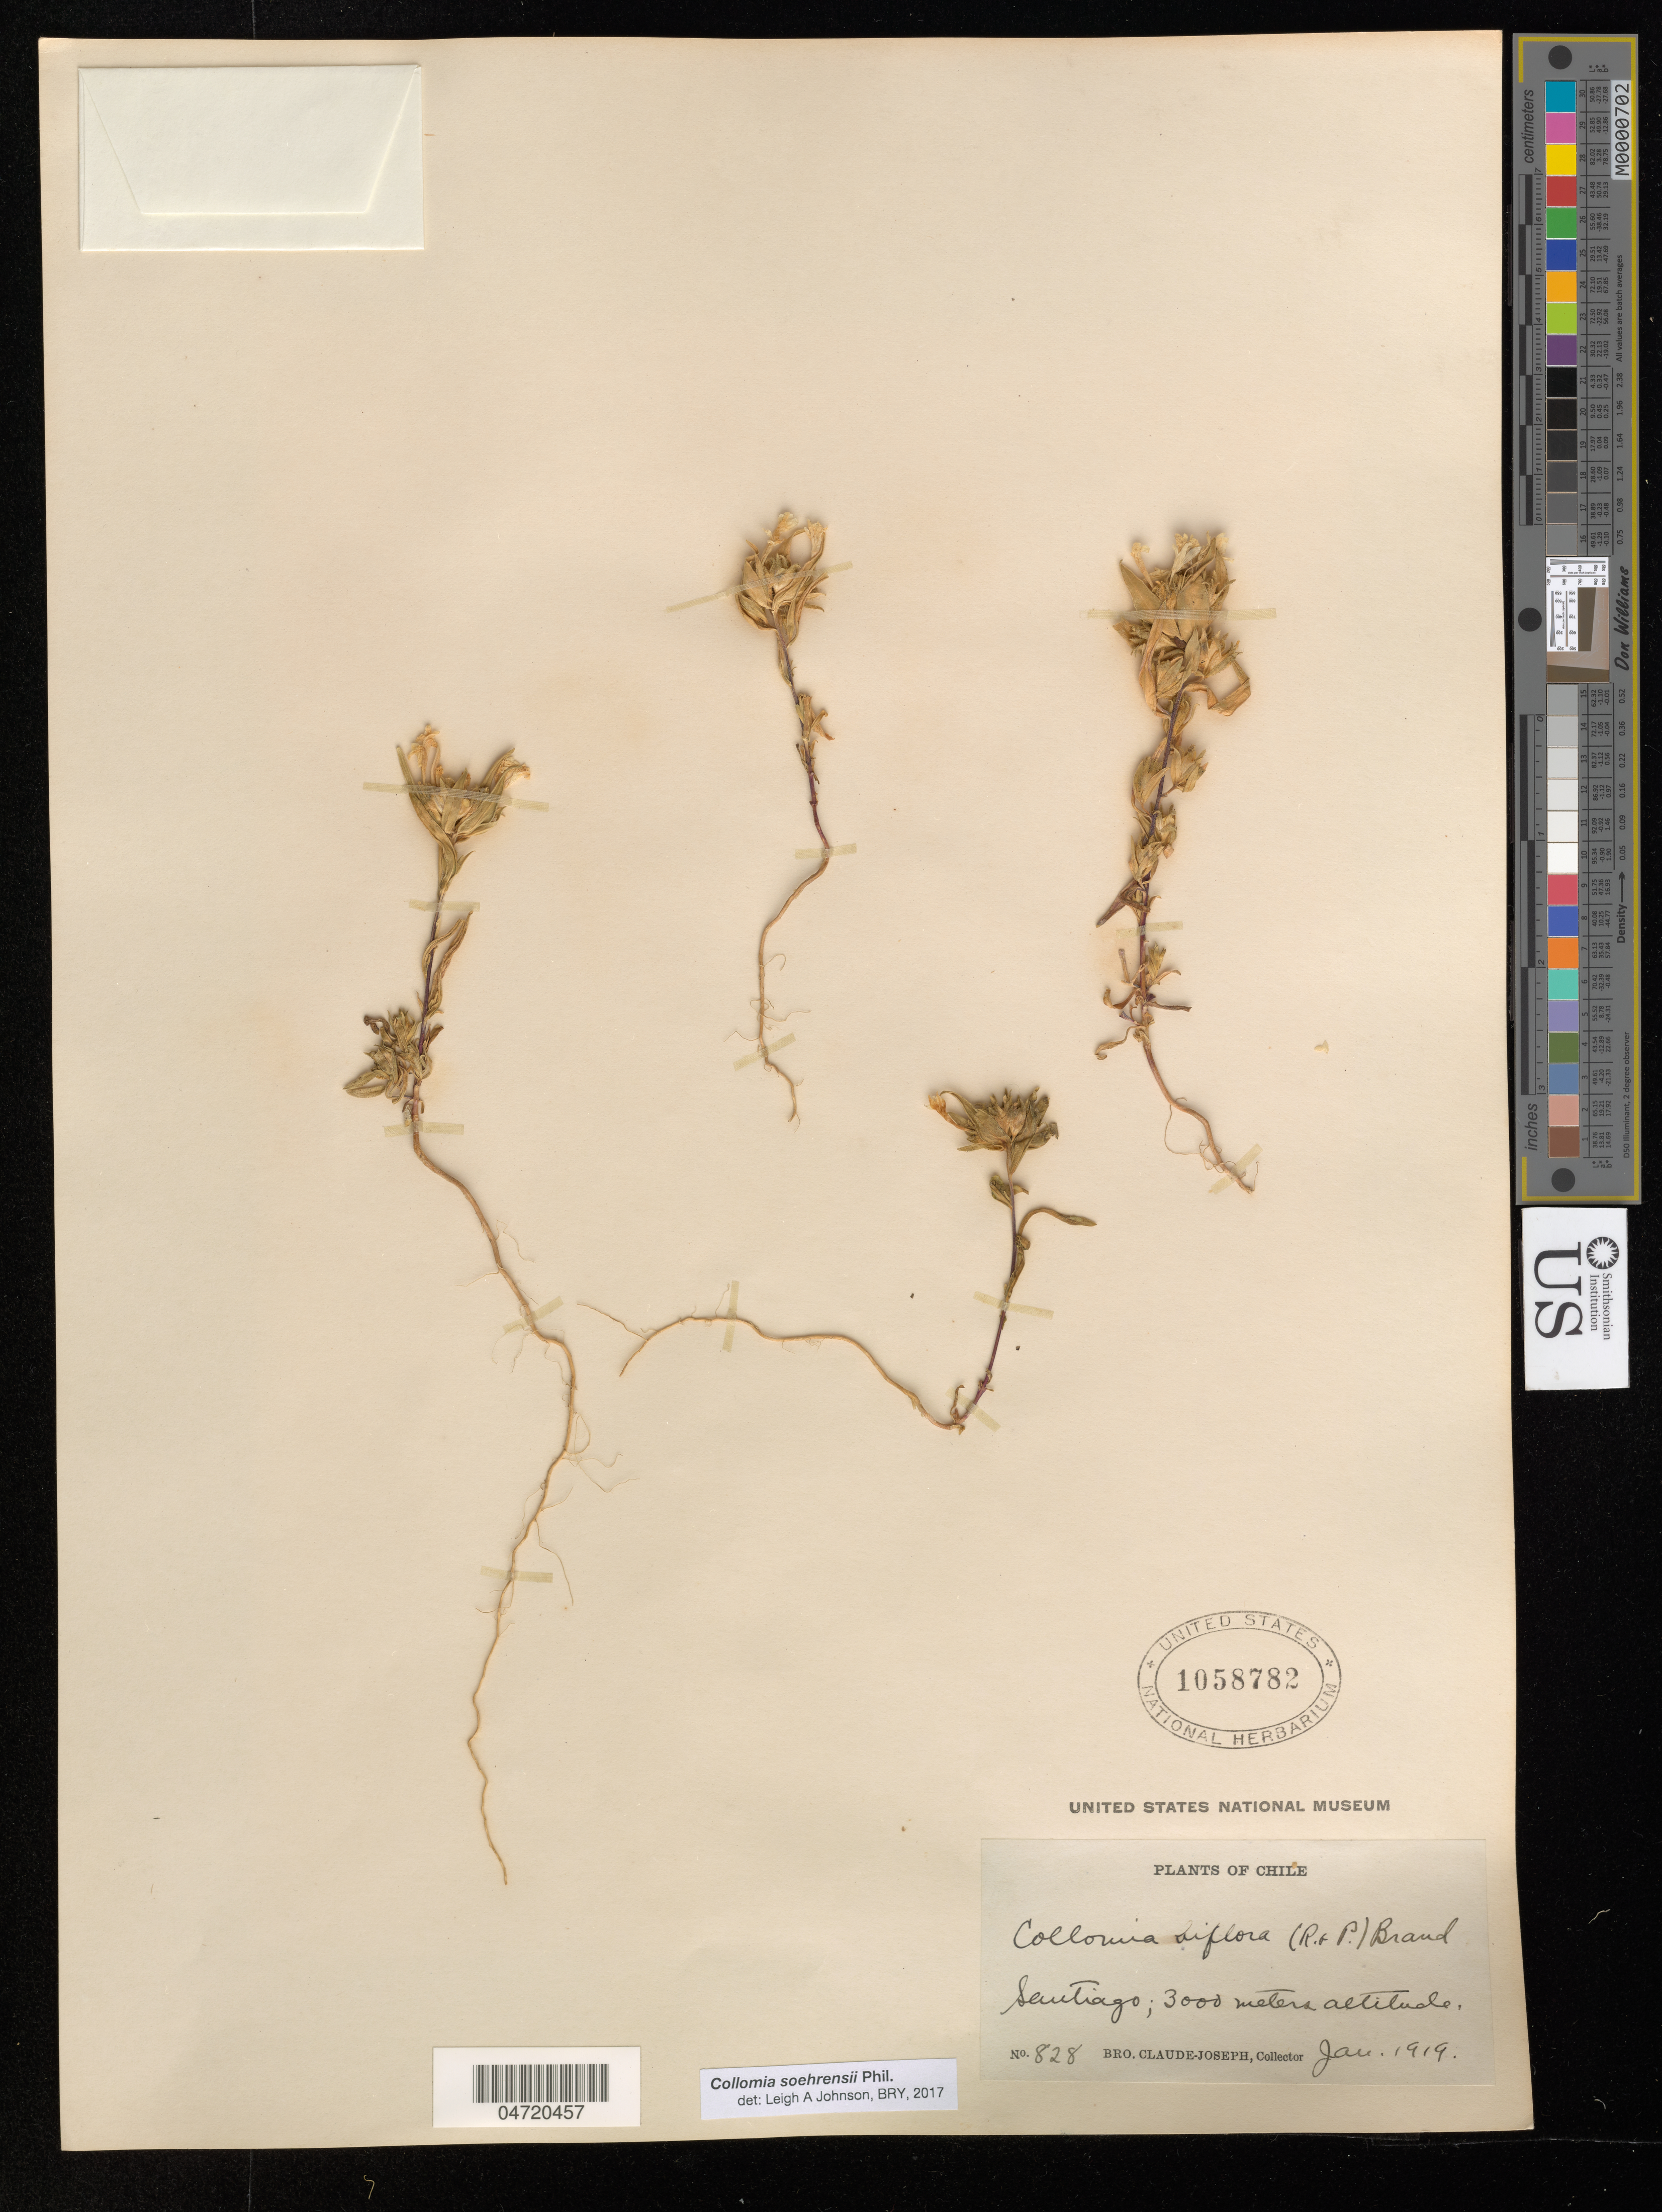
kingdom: Plantae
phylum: Tracheophyta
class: Magnoliopsida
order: Ericales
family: Polemoniaceae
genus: Collomia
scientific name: Collomia soehrensii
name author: Phil.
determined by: Johnson, Leigh Alma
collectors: Bro. Claude-Joseph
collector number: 828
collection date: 1919-01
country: Chile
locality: Santiago.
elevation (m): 3000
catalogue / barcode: US 1058782